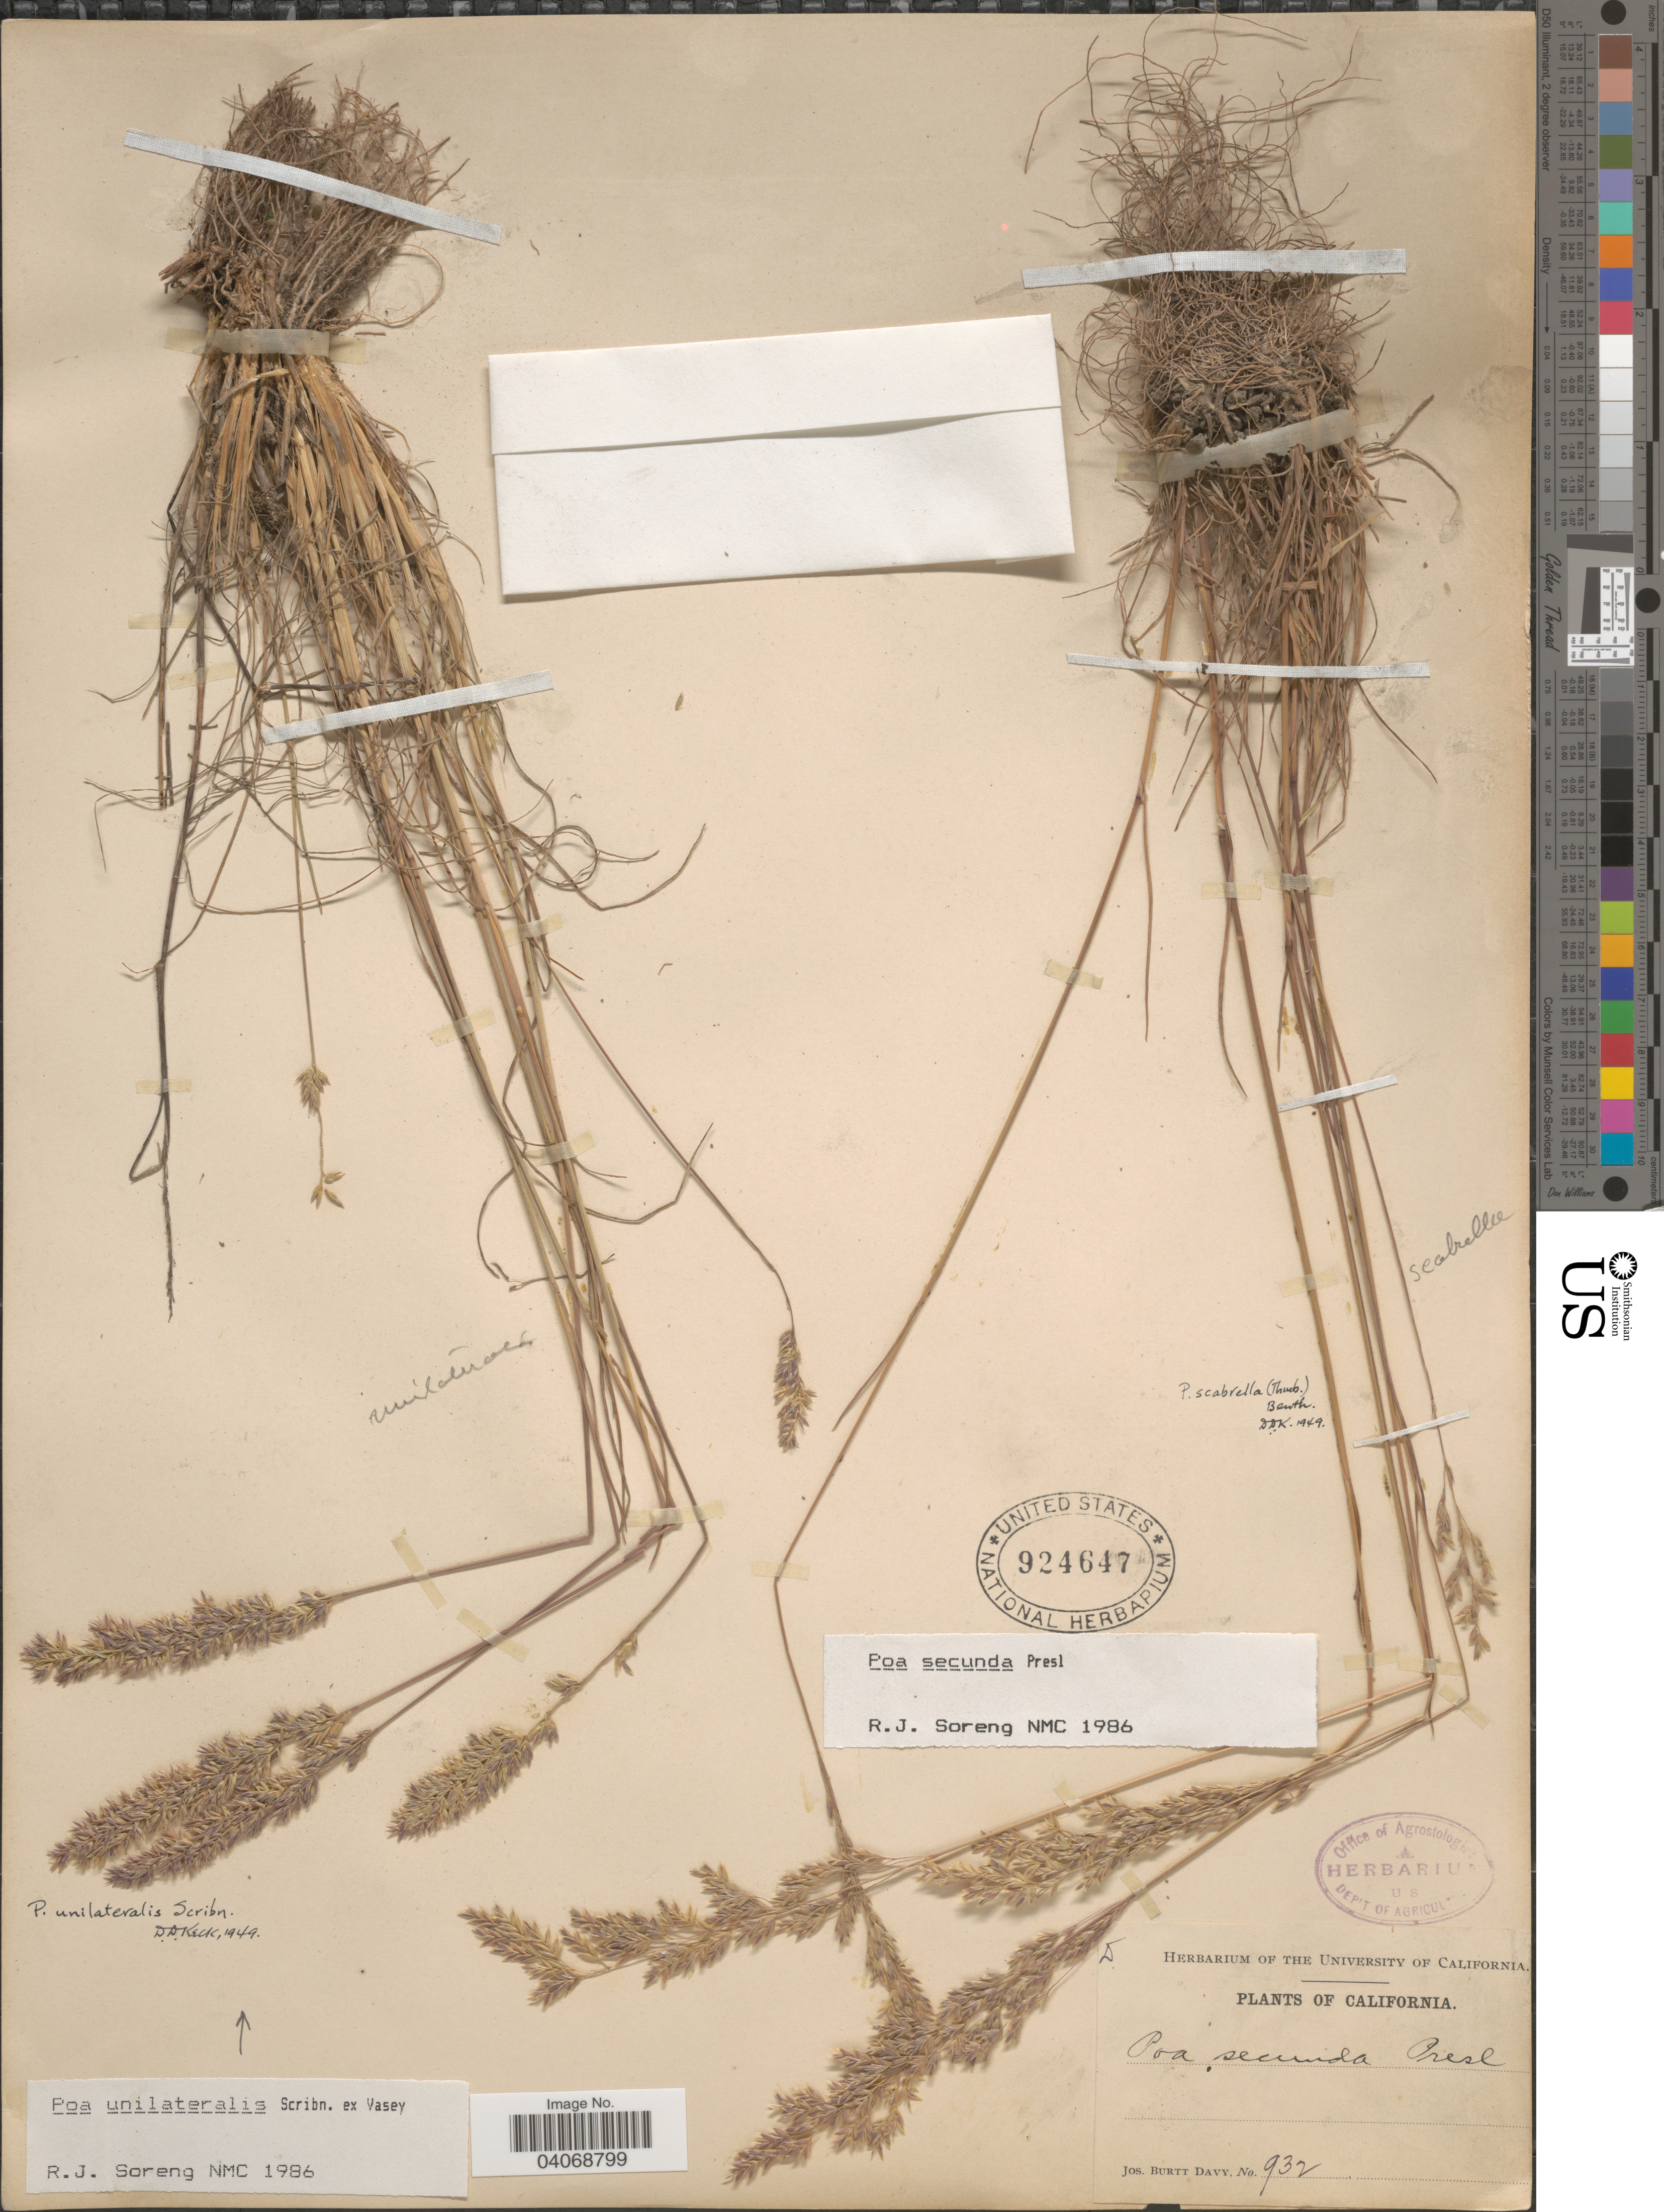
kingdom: Plantae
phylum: Tracheophyta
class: Liliopsida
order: Poales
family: Poaceae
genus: Poa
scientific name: Poa unilateralis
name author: Scribn. ex Vasey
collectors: J. Burtt Davy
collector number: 932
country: United States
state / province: California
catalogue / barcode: US 924647